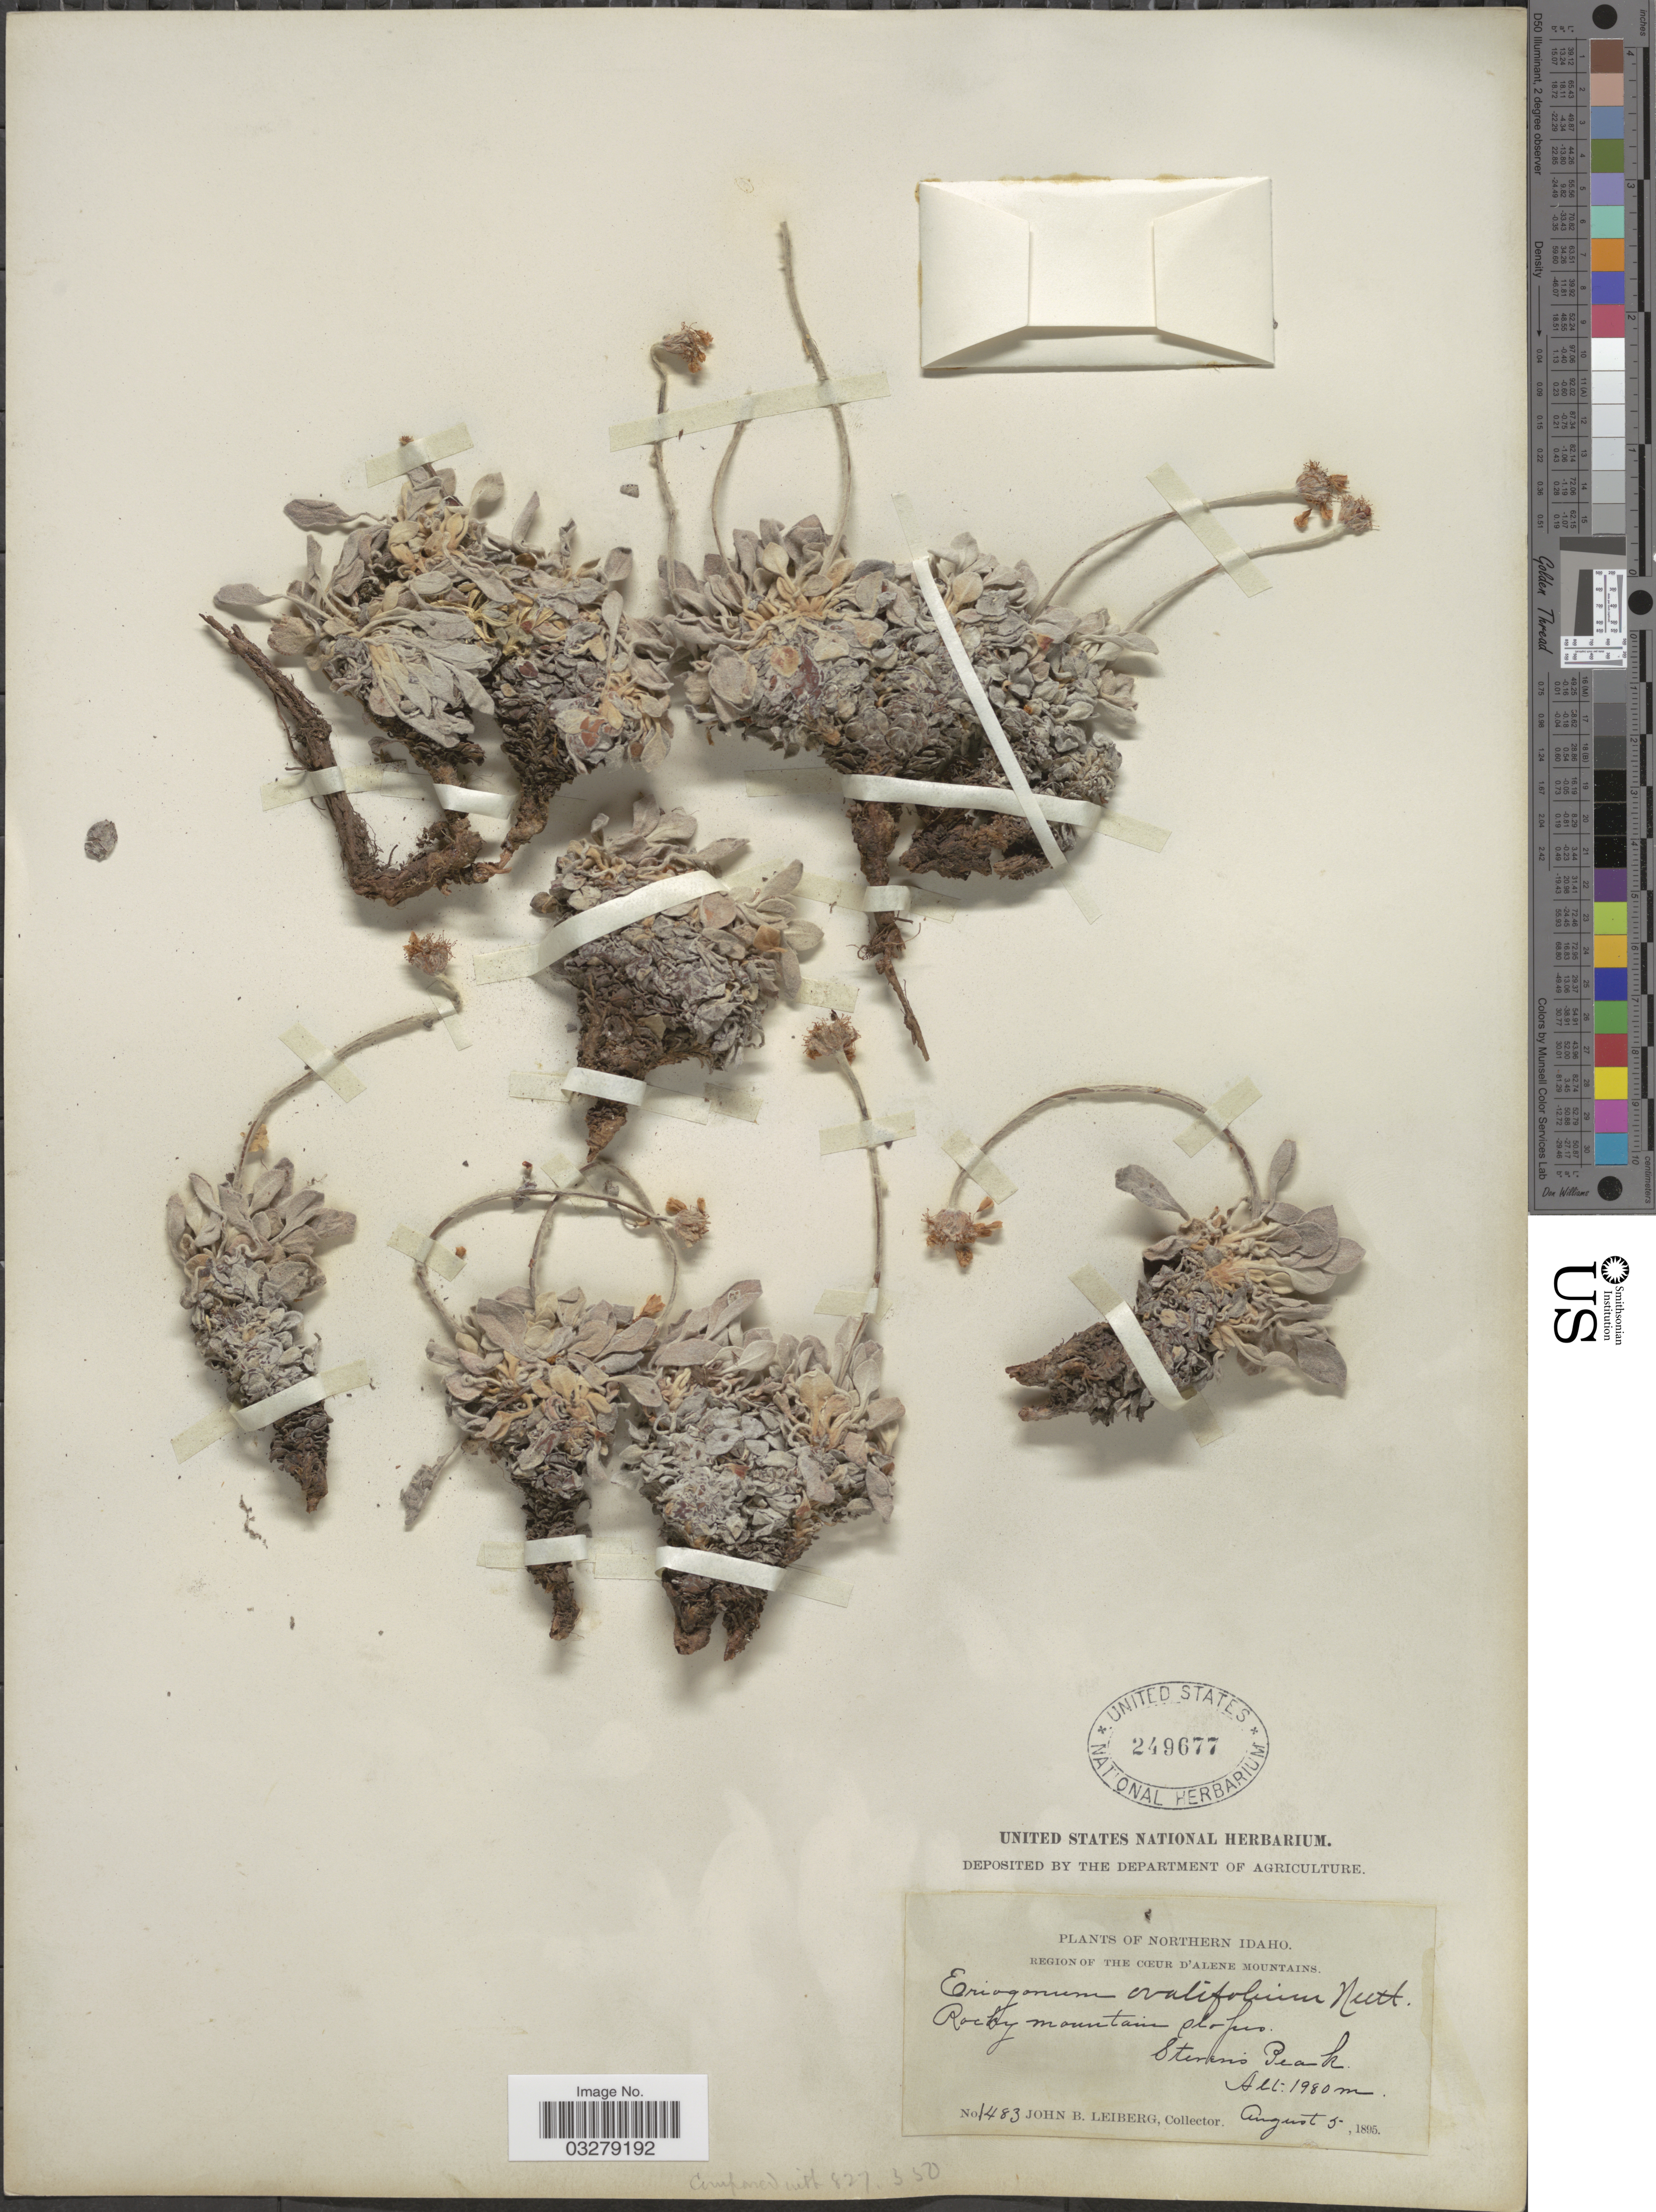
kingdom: Plantae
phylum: Tracheophyta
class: Magnoliopsida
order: Caryophyllales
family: Polygonaceae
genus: Eriogonum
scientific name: Eriogonum ovalifolium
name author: Nutt.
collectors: J. B. Leiberg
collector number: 1483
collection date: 1895-08-05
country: United States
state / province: Idaho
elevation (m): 1980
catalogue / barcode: US 249677